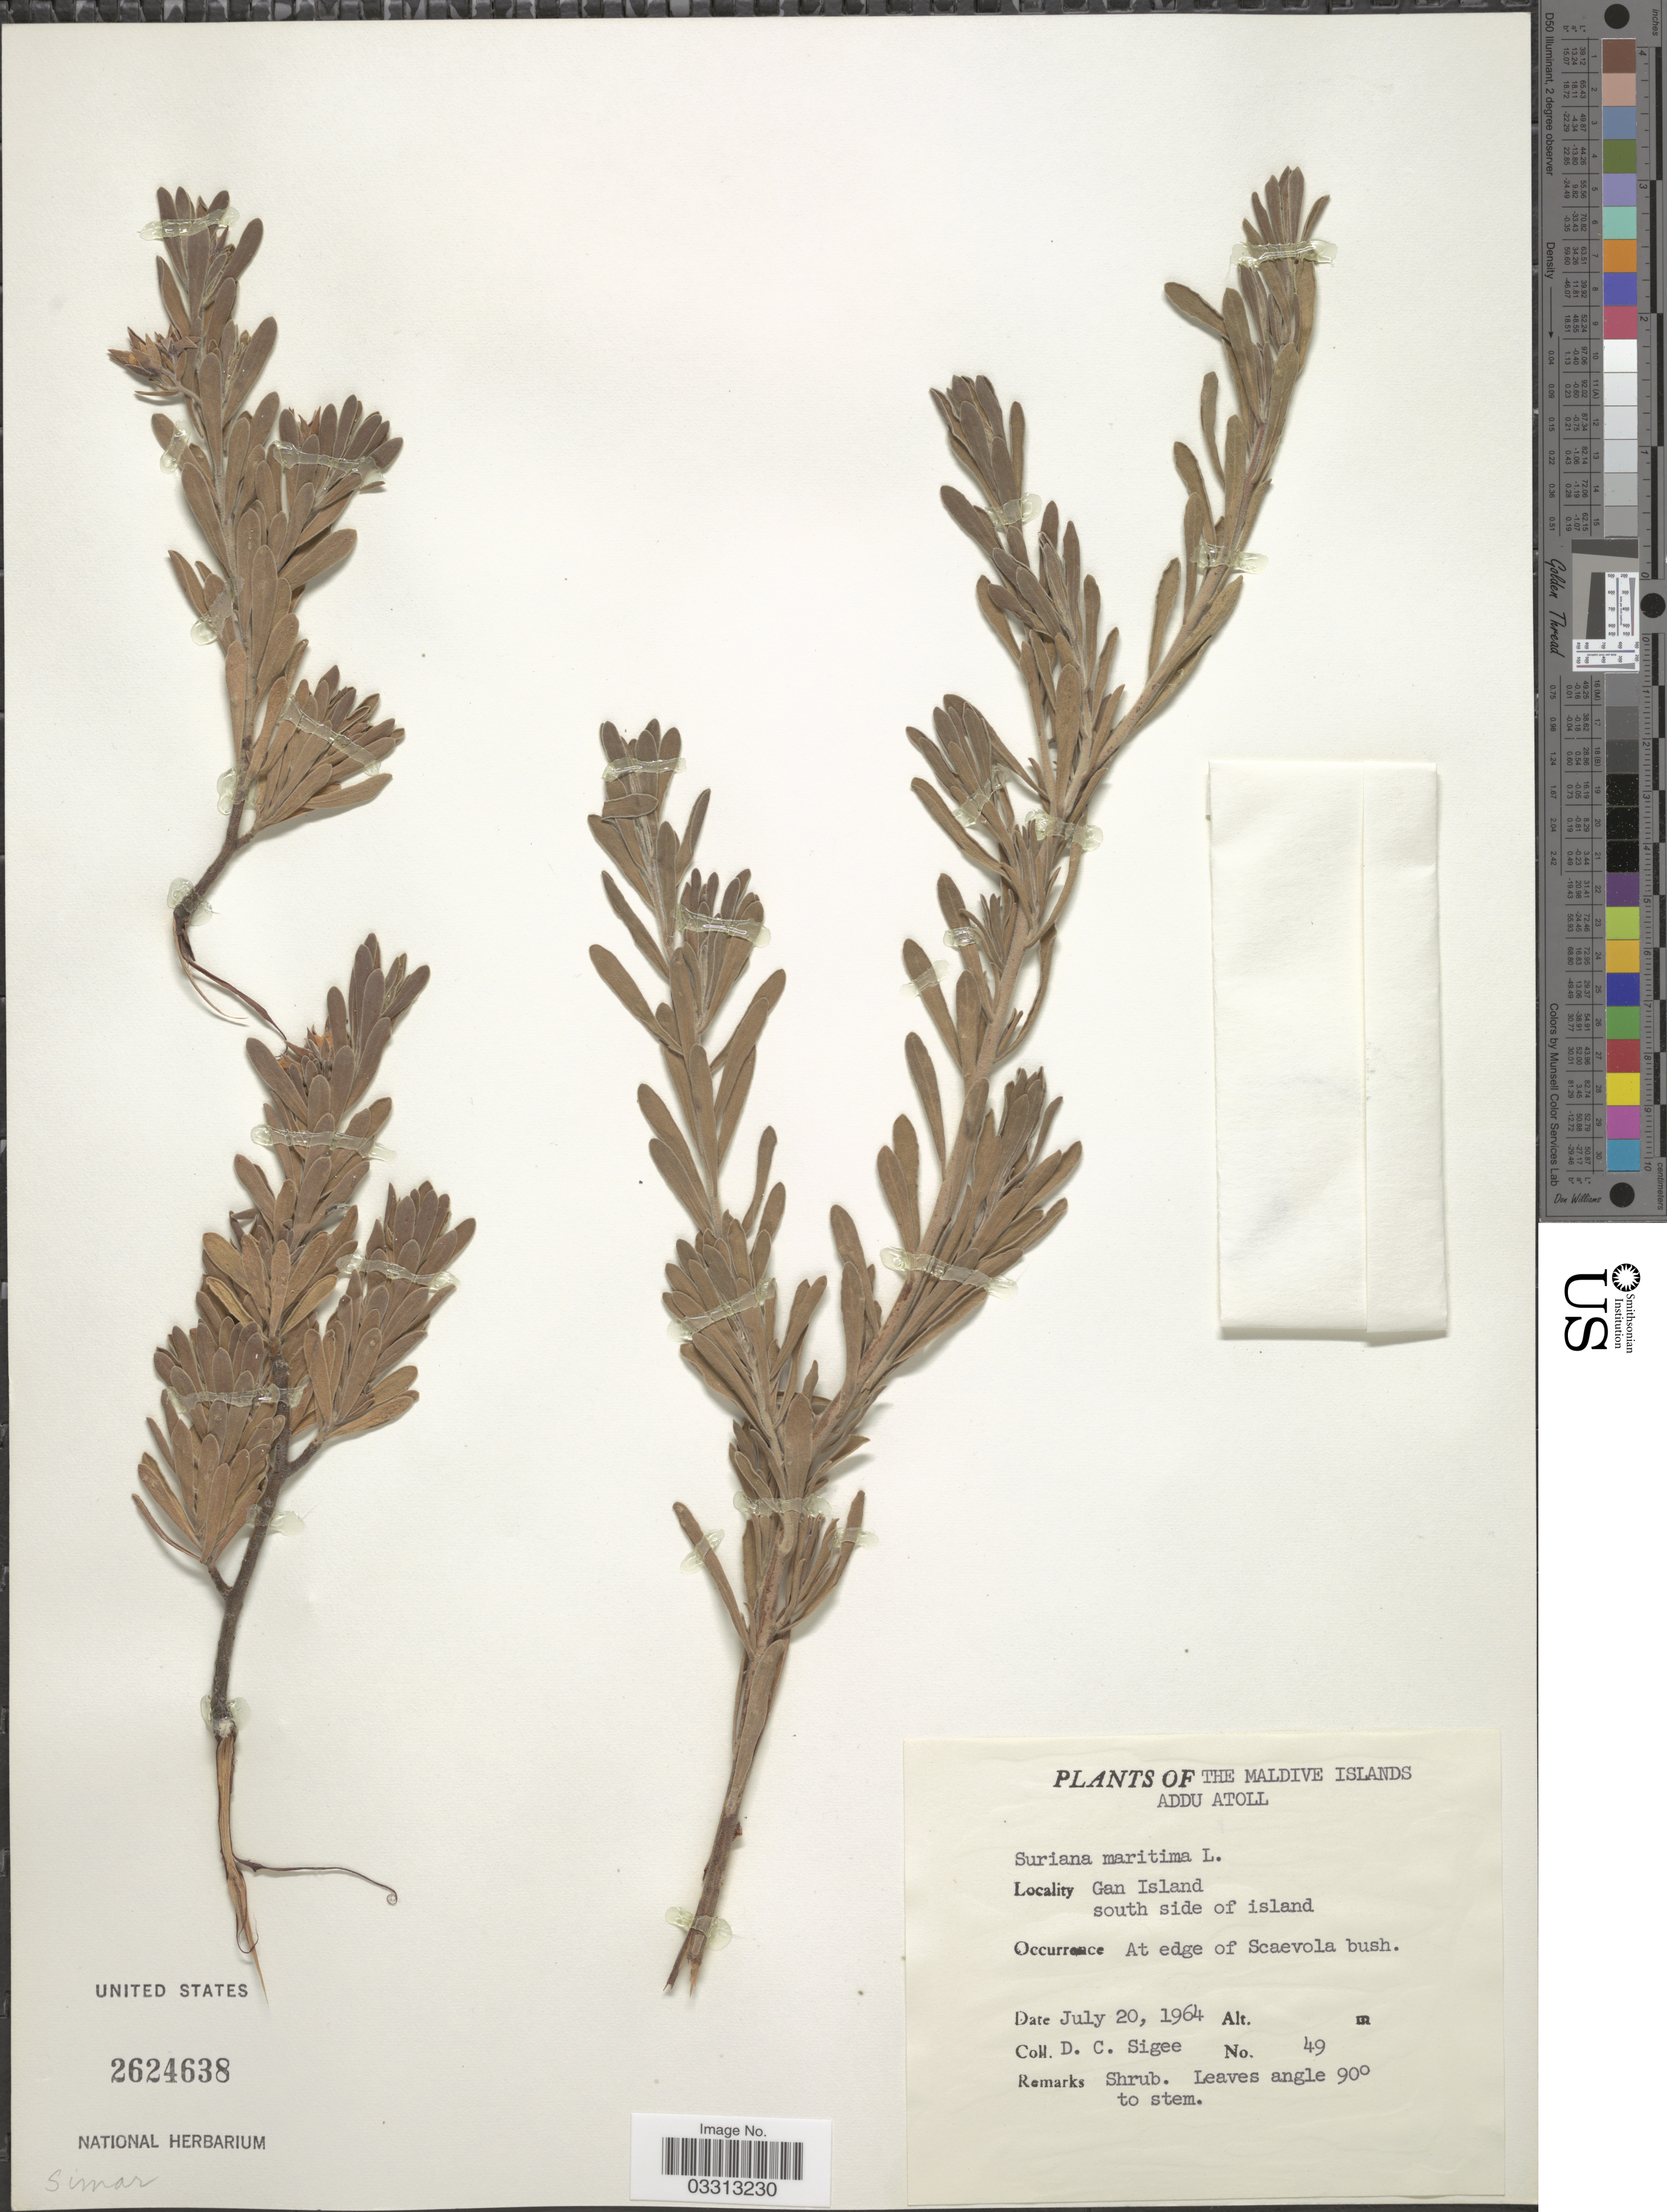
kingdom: Plantae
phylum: Tracheophyta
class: Magnoliopsida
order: Fabales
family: Surianaceae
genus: Suriana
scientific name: Suriana maritima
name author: L.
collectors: D. C. Sigee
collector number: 49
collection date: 1964-07-20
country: Maldive Islands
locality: The Maldive Islands. Addu Atoll. Gan Island south side of island.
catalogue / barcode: US 2624638